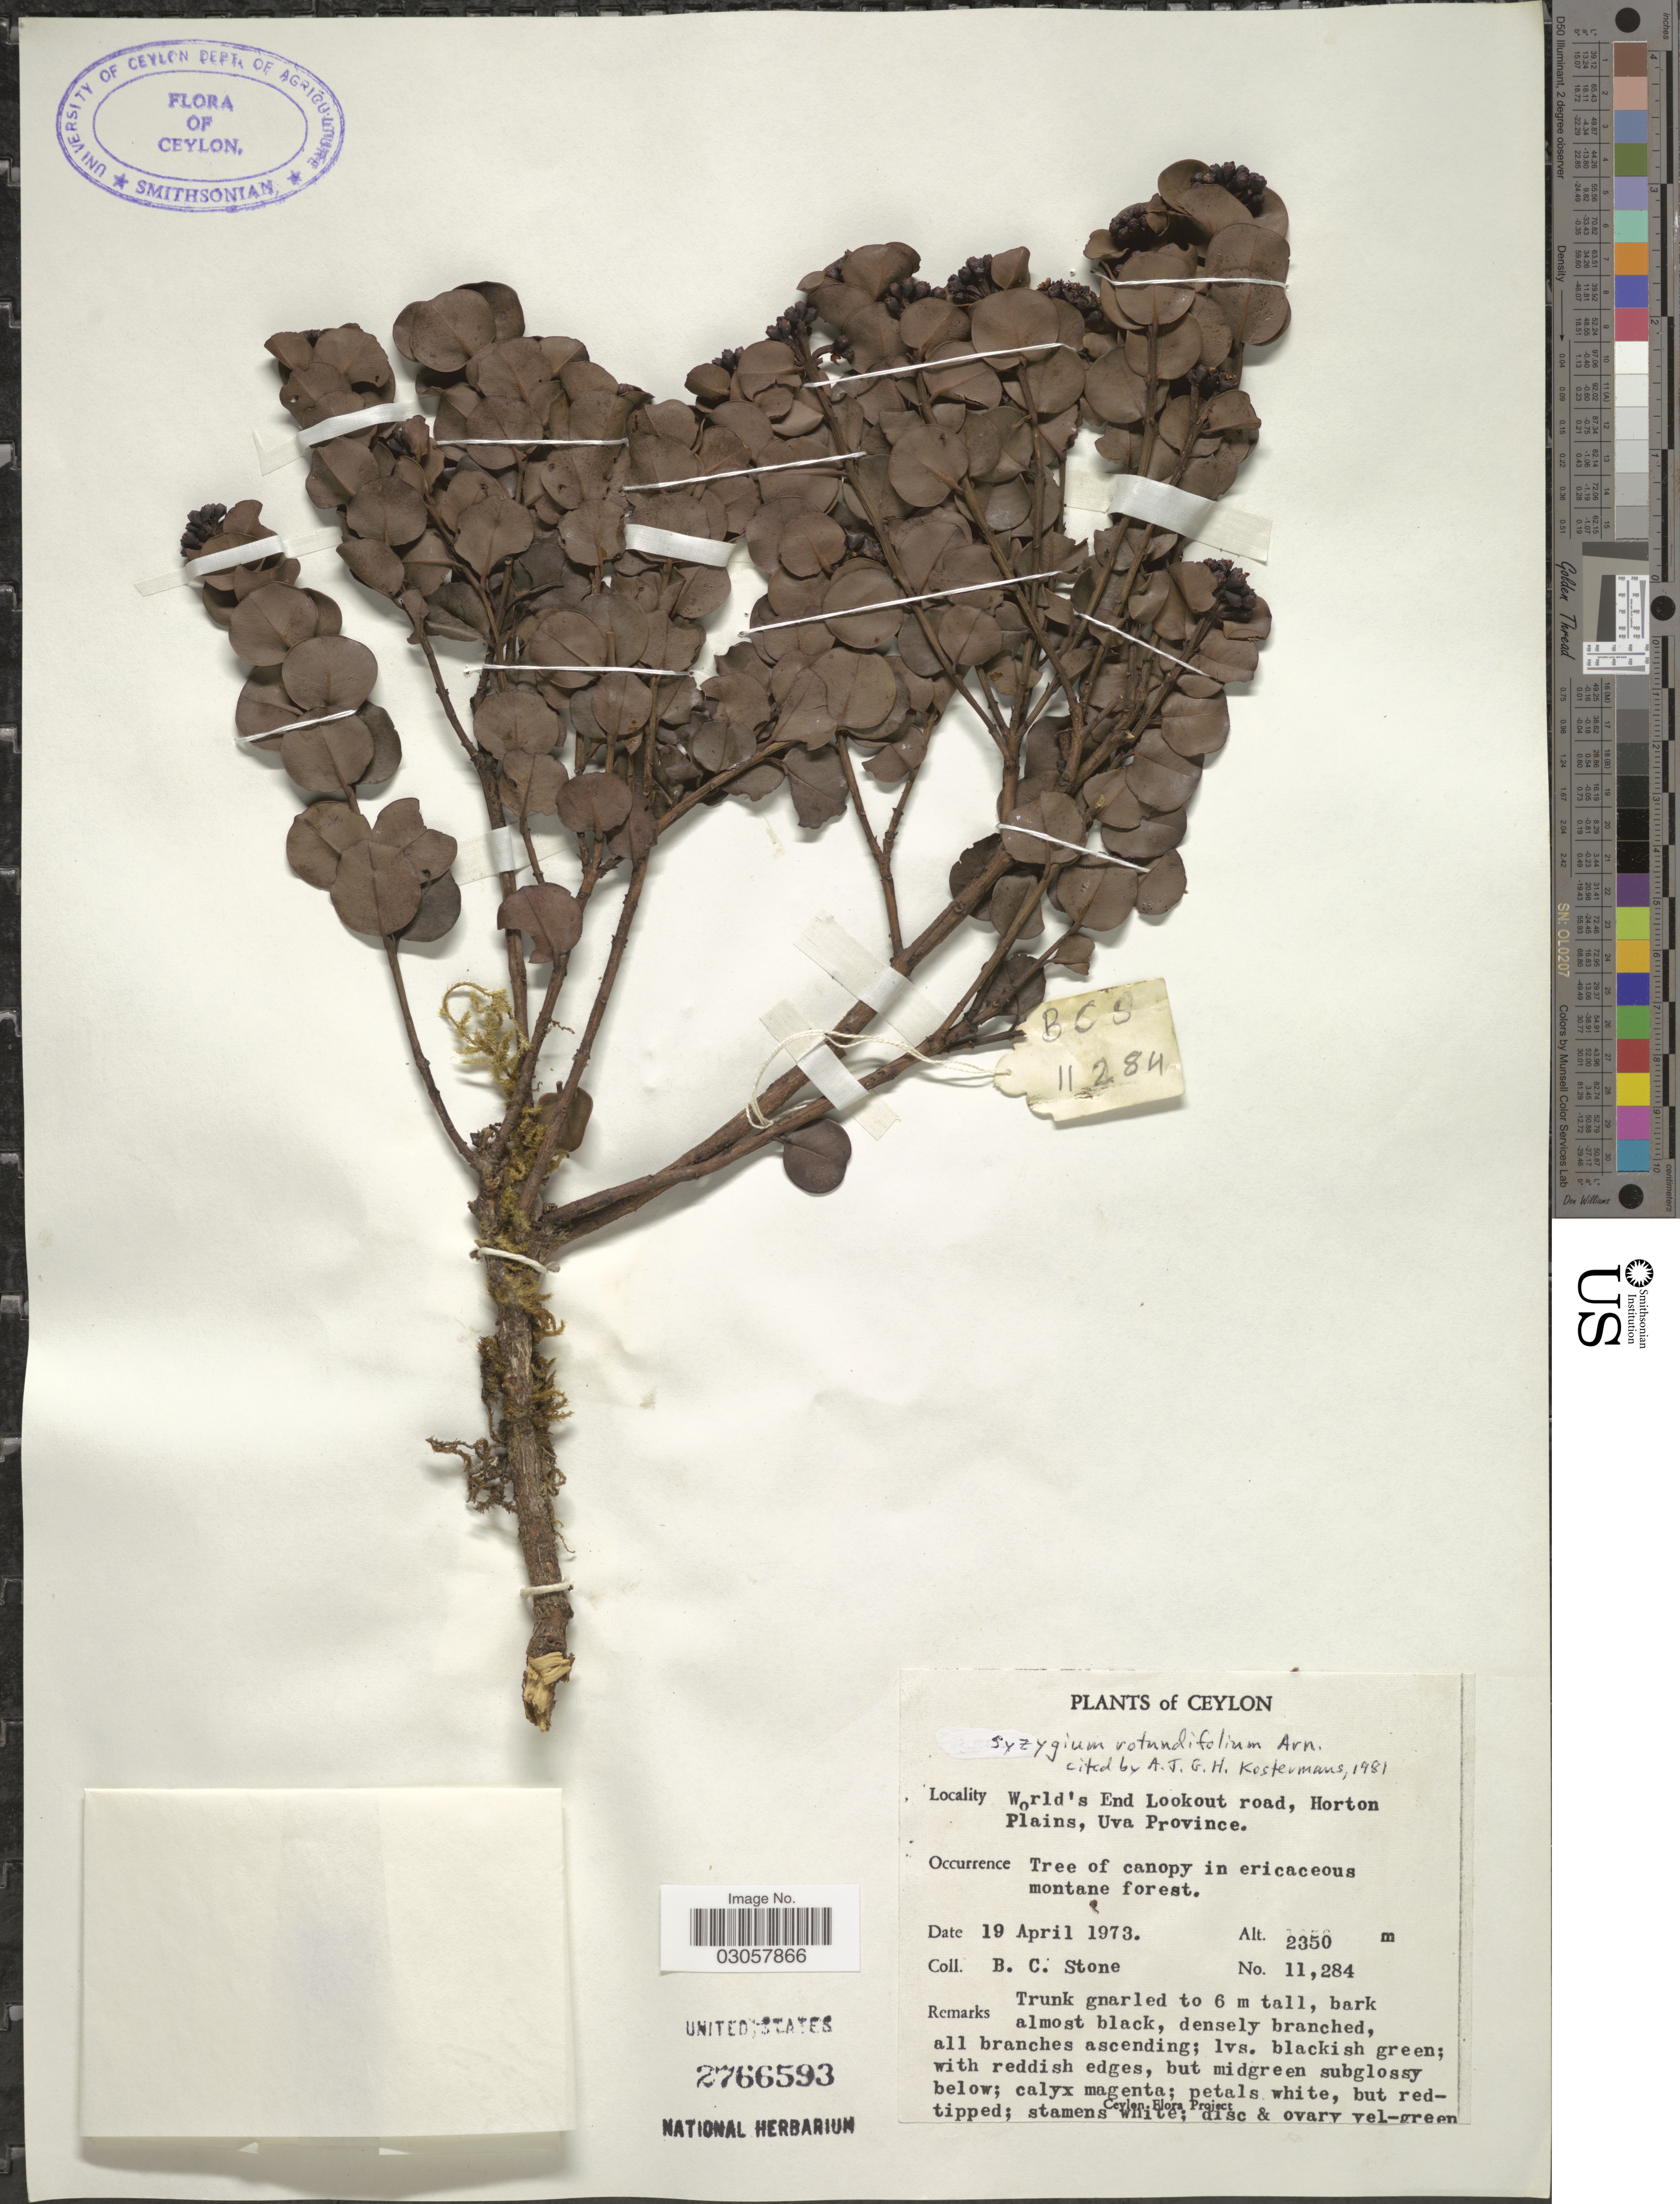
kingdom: Plantae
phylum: Tracheophyta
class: Magnoliopsida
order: Myrtales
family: Myrtaceae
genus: Syzygium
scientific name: Syzygium rotundifolium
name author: Arn.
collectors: B. C. Stone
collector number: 11284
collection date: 1973-04-19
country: Sri Lanka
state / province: Uva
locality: Ceylon. World's End Lookout road, Horton Plains.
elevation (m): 2350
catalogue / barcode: US 2766593